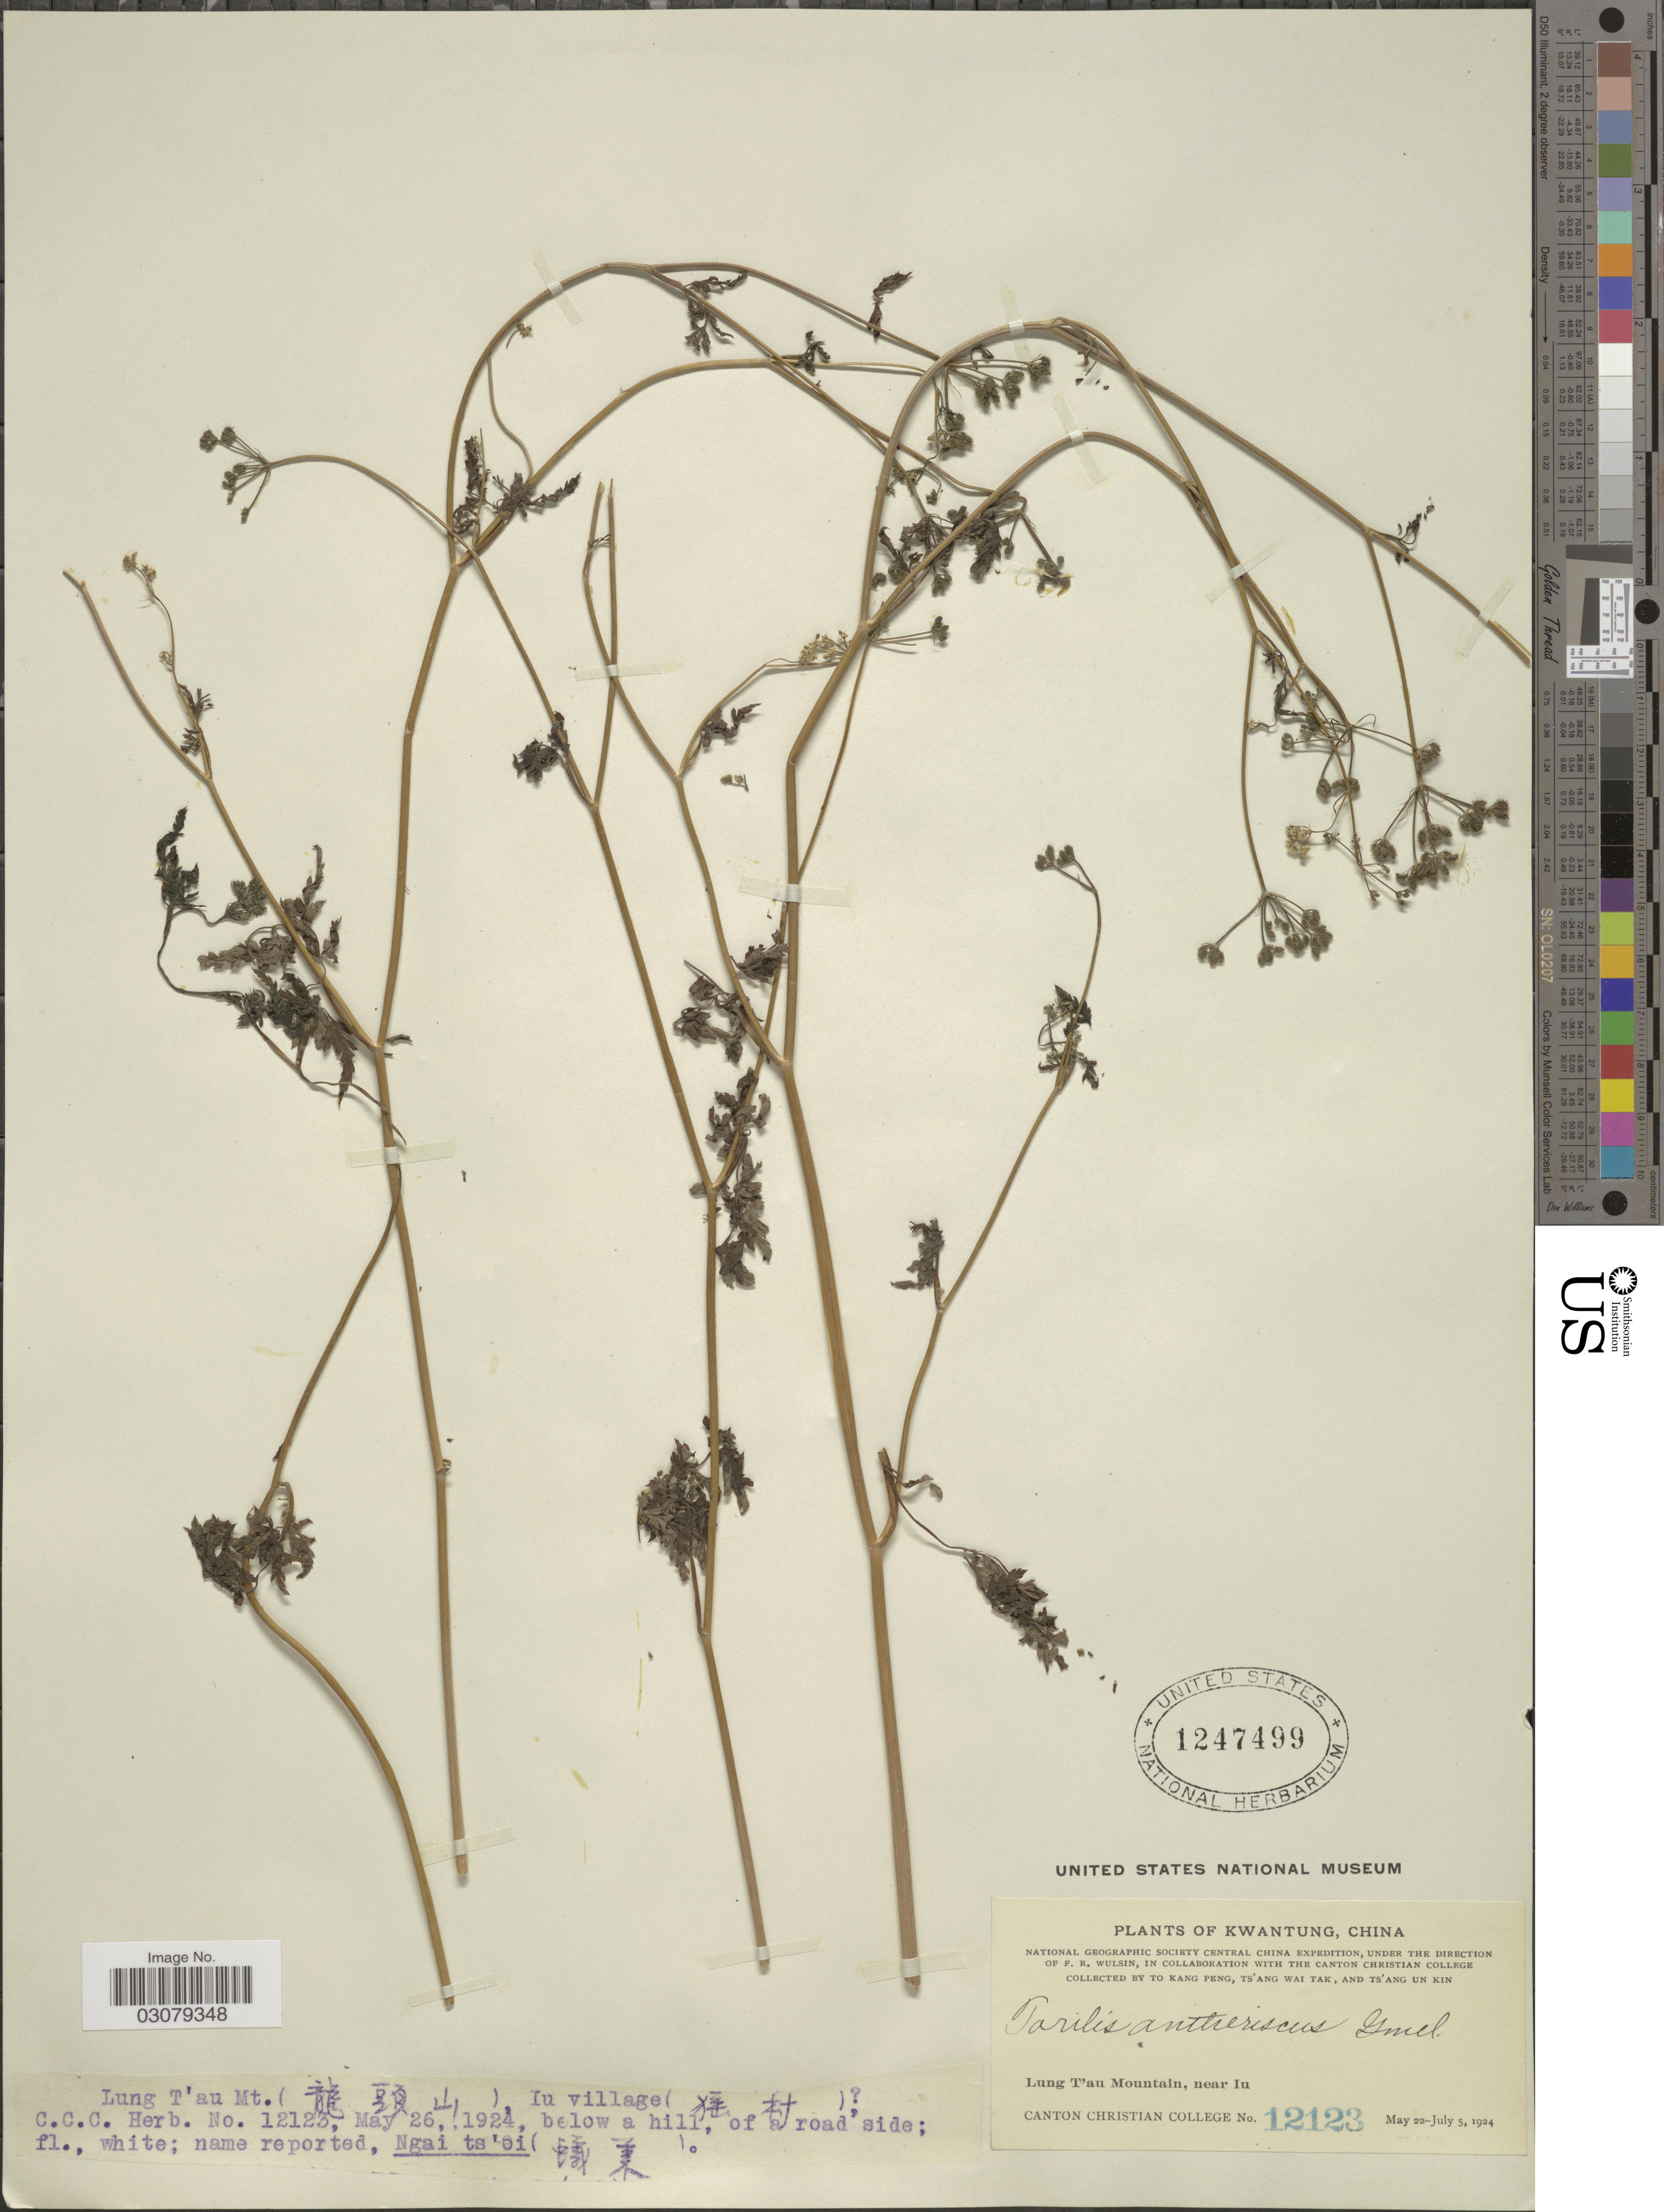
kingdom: Plantae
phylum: Tracheophyta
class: Magnoliopsida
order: Apiales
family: Apiaceae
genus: Torilis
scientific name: Torilis japonica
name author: (Houtt.) DC.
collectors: T. K. Peng, W. T. Tsang & Ts' Ang Un Kin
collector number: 12123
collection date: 1924-05-26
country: China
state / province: Guangdong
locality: Kwangtung. Lung T'au Mountain, near Iu. Iu village.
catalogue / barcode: US 1247499